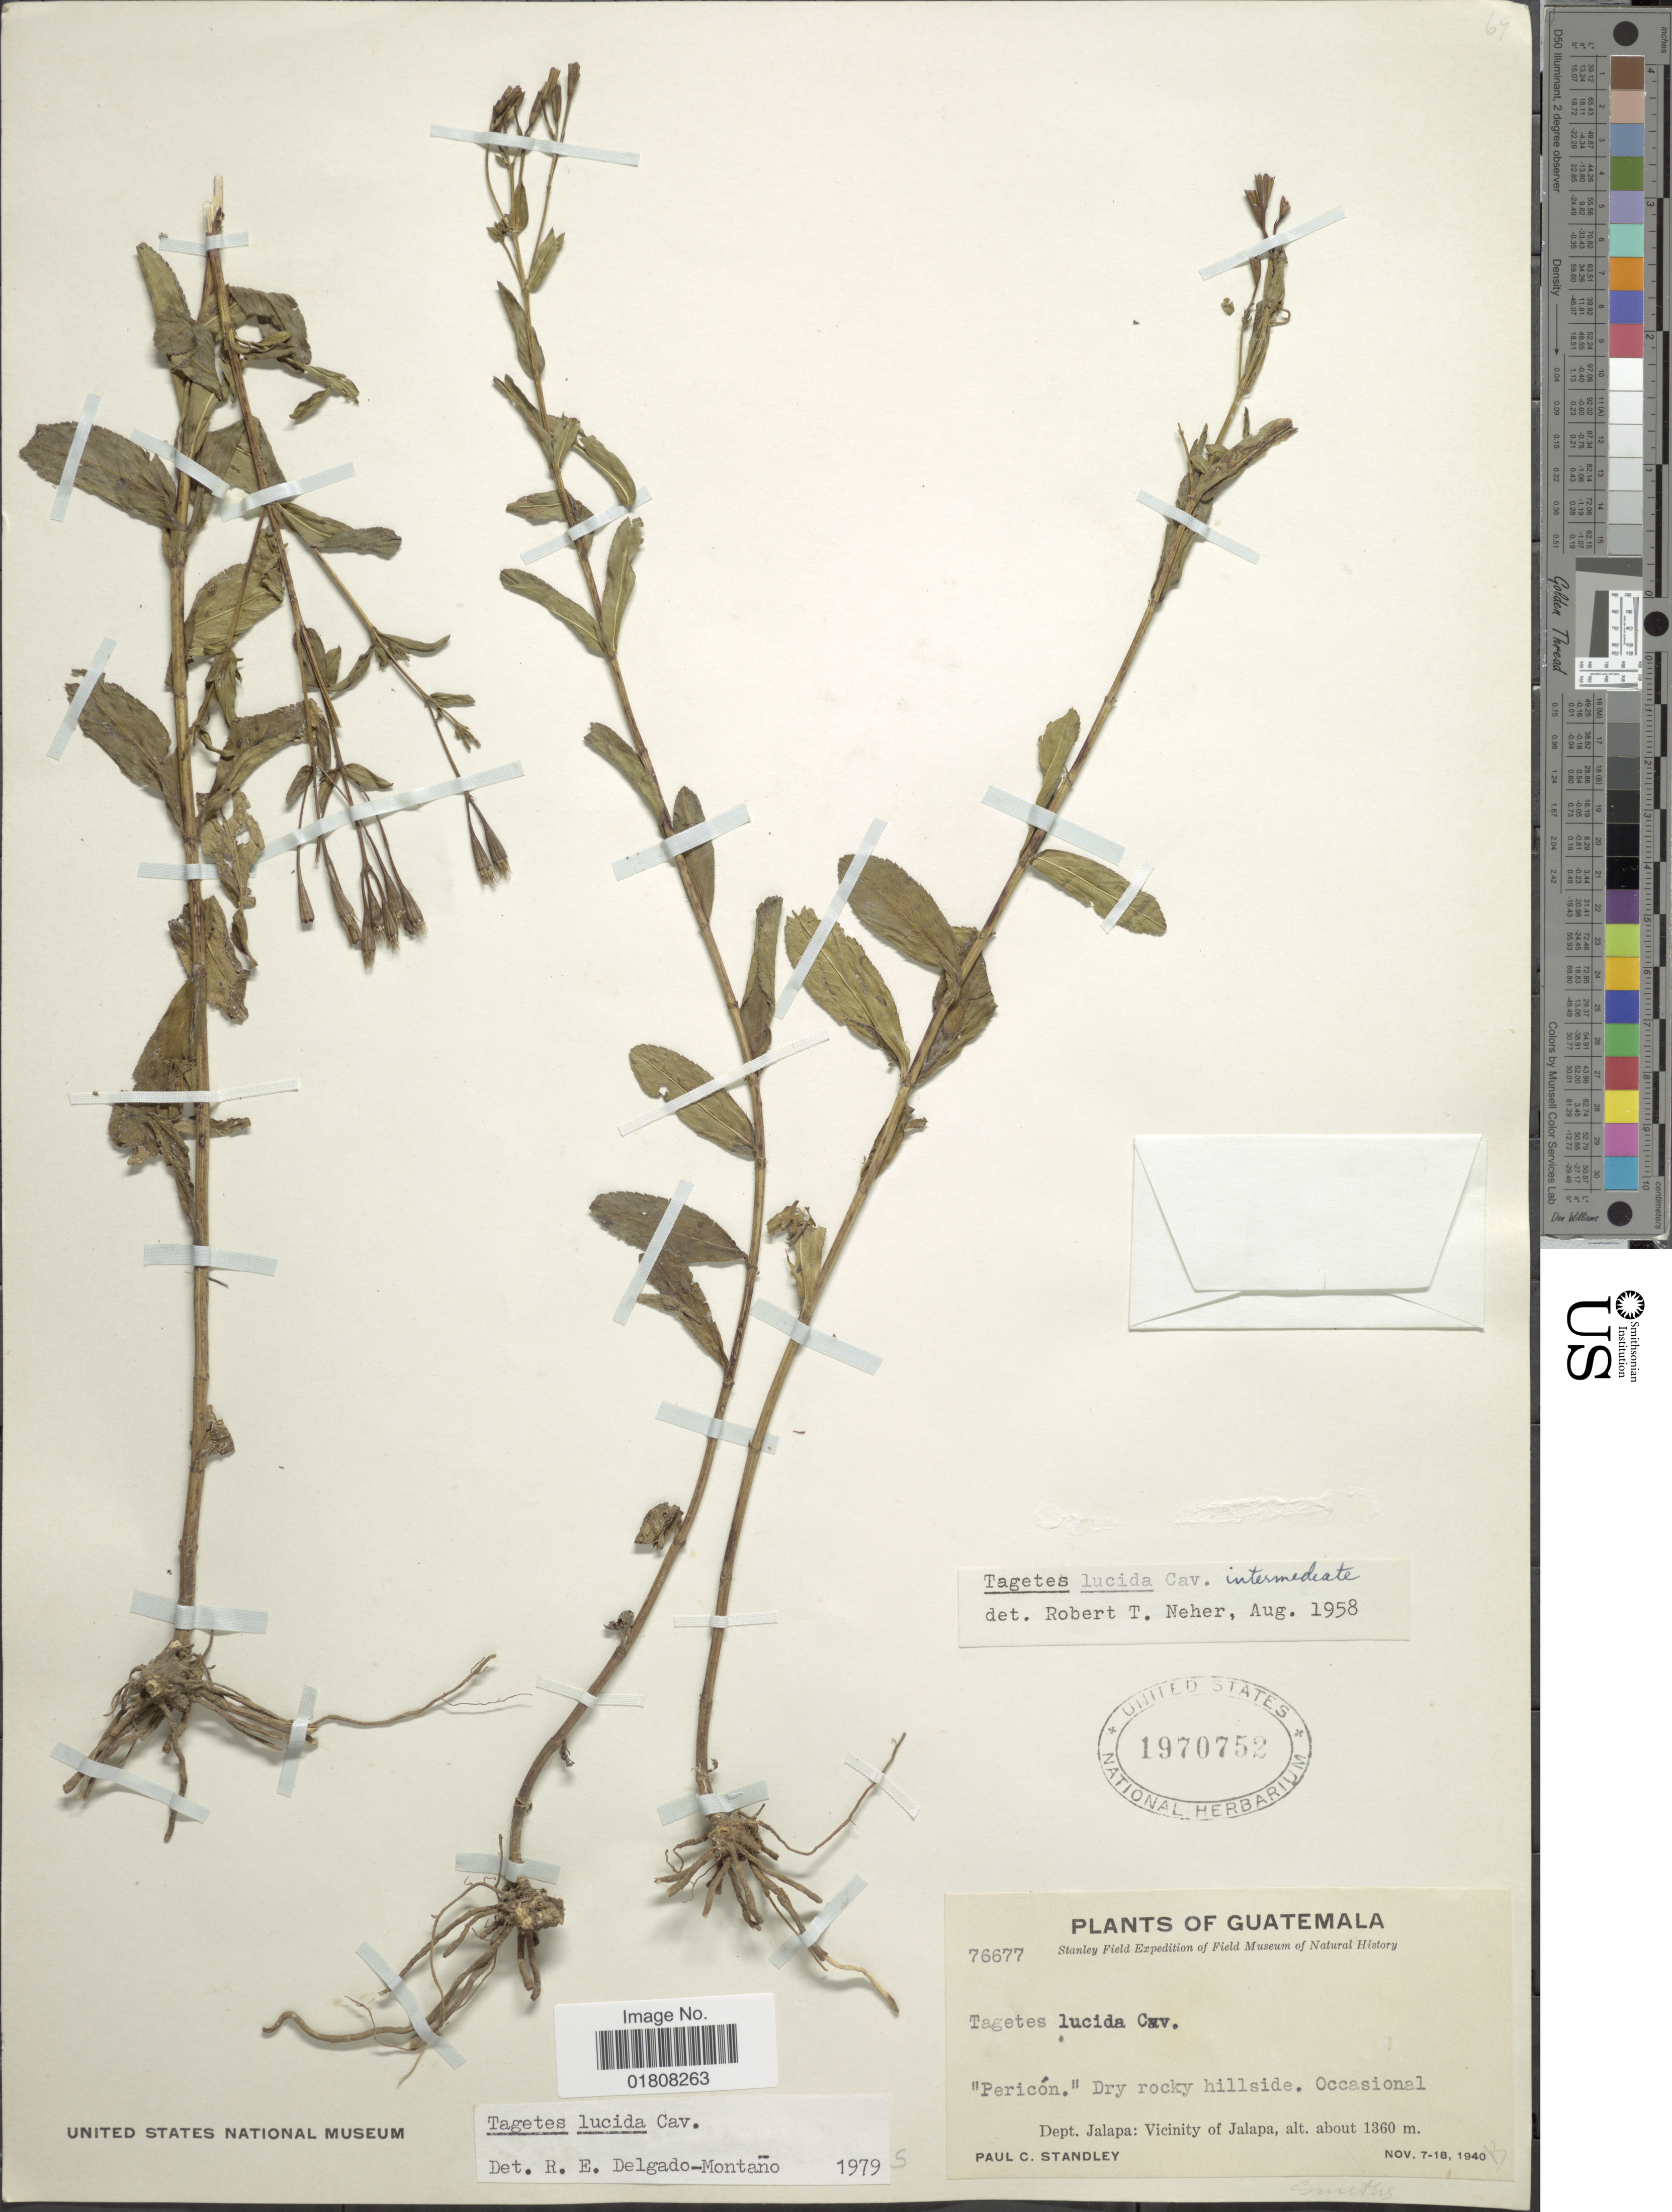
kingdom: Plantae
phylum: Tracheophyta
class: Magnoliopsida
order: Asterales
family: Asteraceae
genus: Tagetes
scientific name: Tagetes lucida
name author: Cav.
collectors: P. C. Standley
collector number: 76677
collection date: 1940-11-07/1940-11-18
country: Guatemala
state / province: Jalapa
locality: Vicinity of Jalapa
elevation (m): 1360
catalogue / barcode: US 1970752